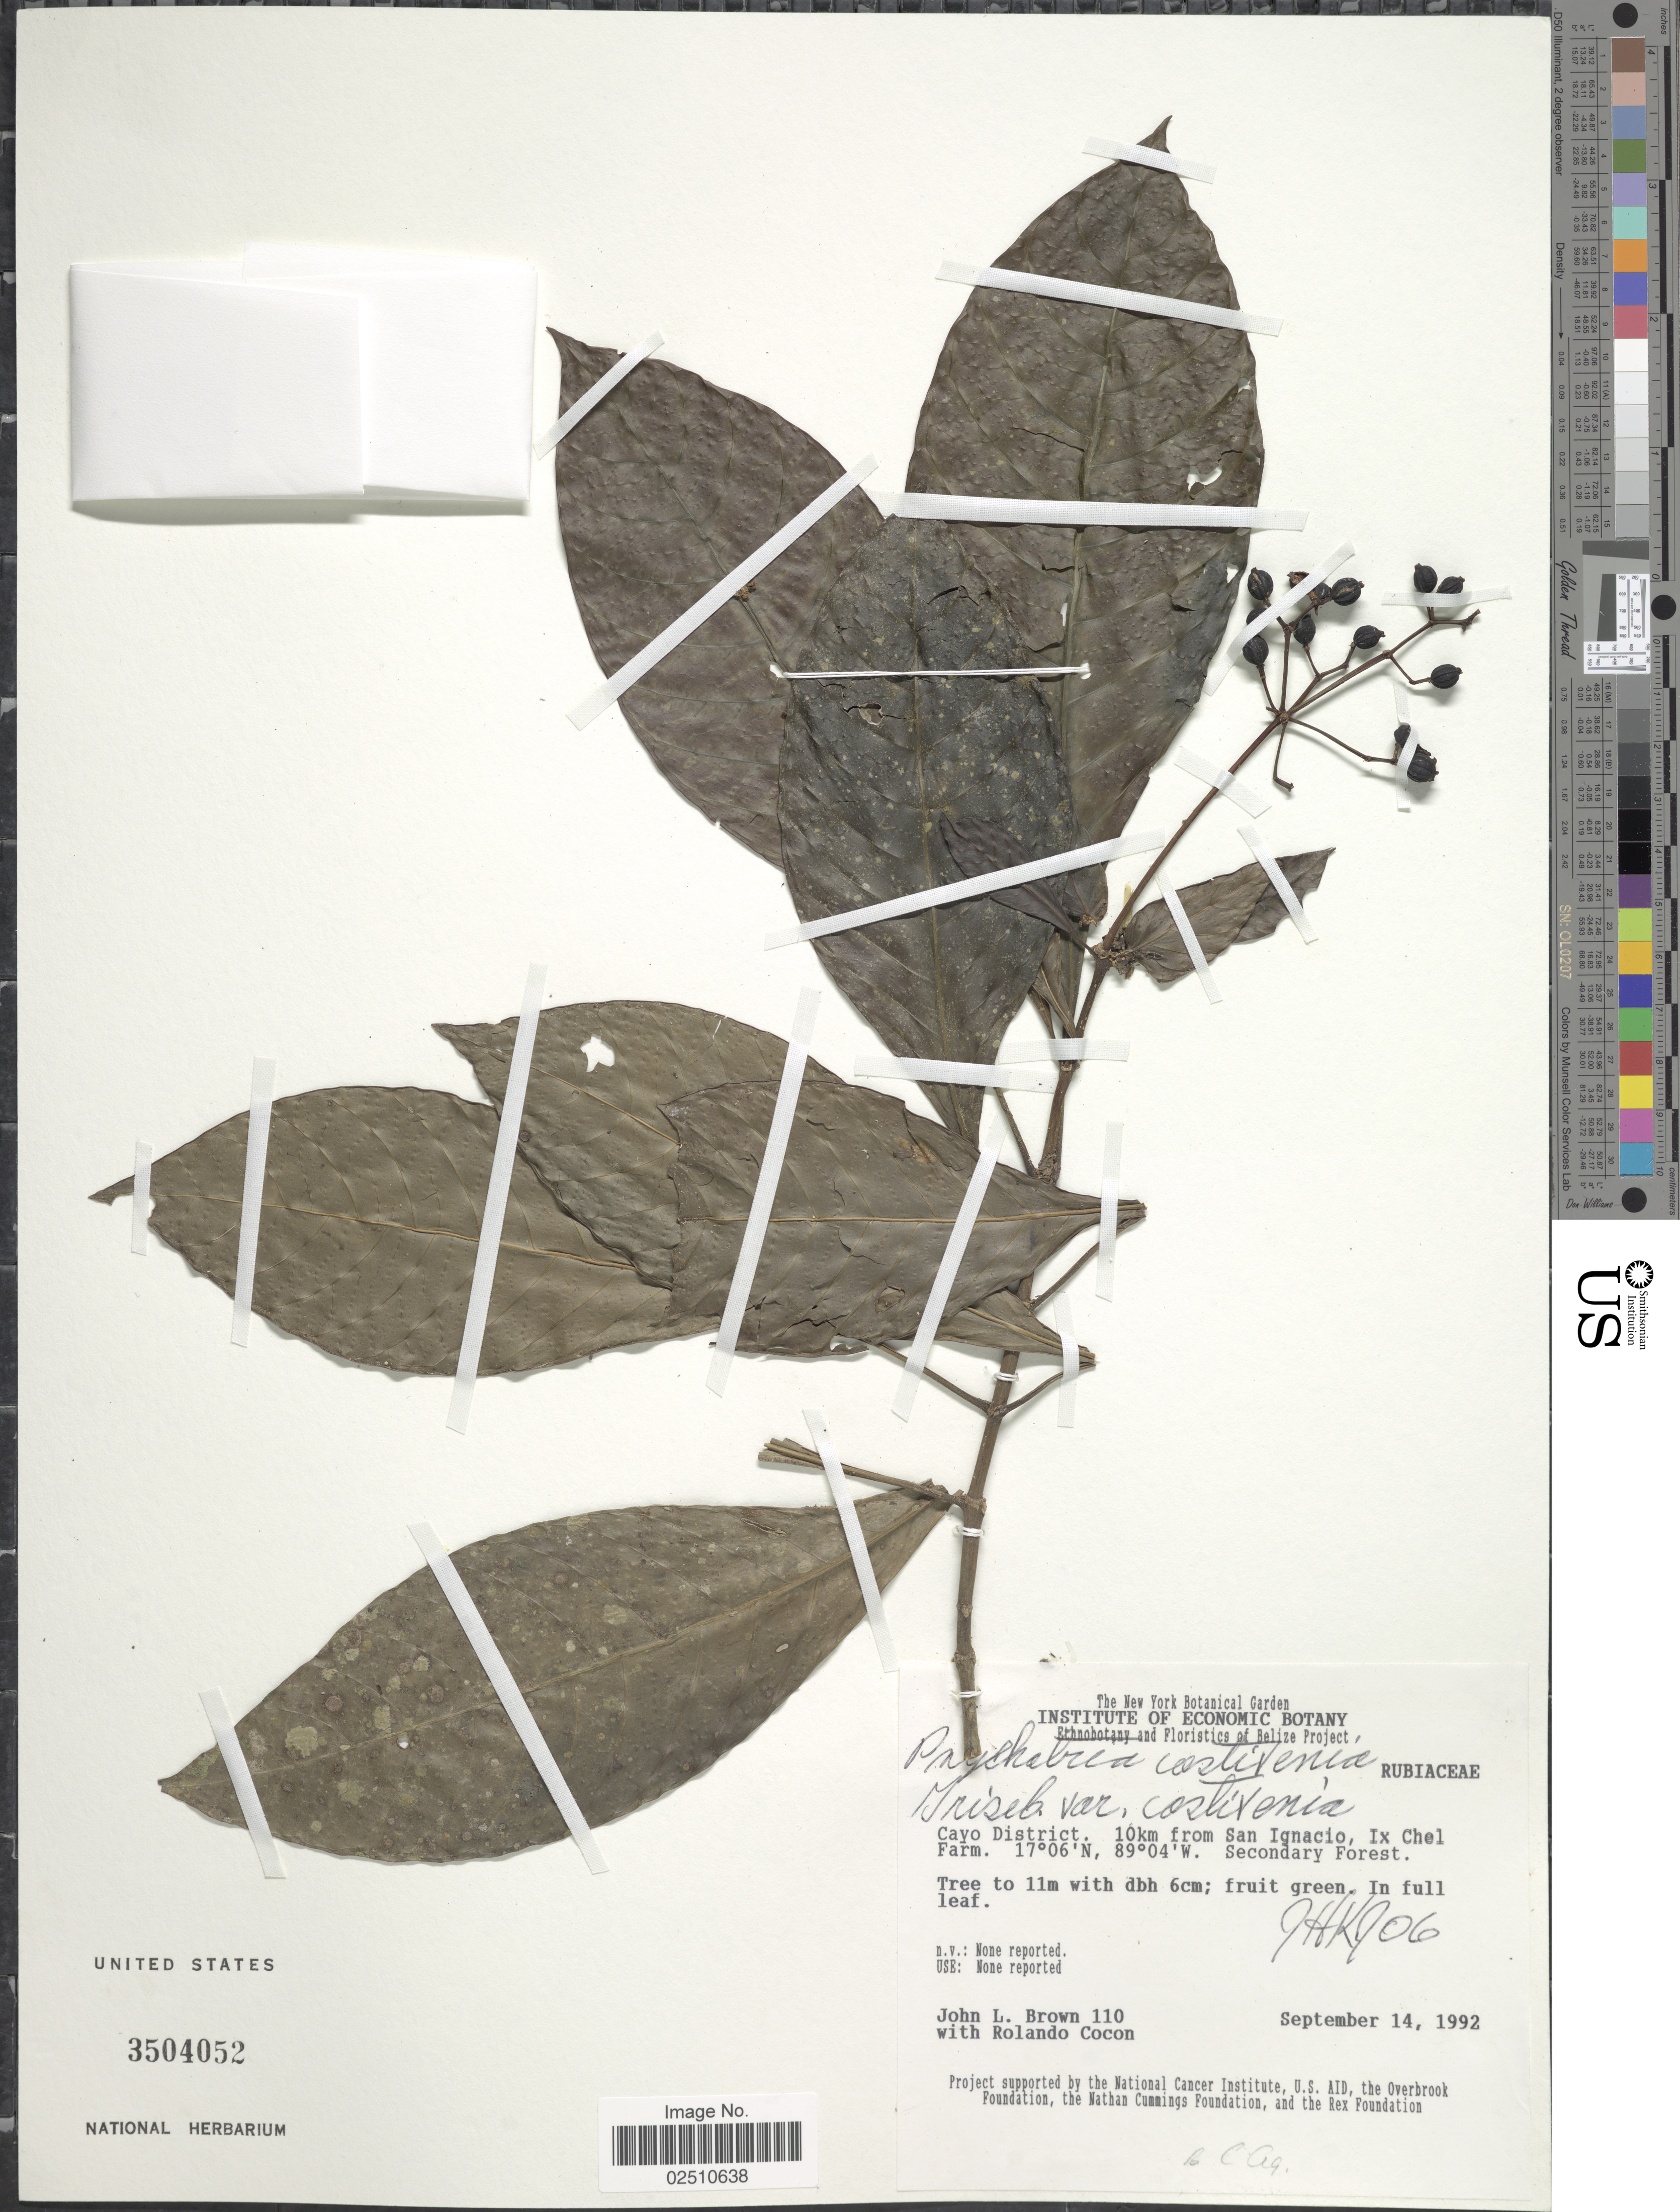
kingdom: Plantae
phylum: Tracheophyta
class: Magnoliopsida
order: Gentianales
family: Rubiaceae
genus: Psychotria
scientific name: Psychotria costivenia var. costivenia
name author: Griseb.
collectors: J. L. Brown & R. Cocon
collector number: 110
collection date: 1992-09-14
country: Belize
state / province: Cayo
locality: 10 km from San Ignacio, Ix Chel Farm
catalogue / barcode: US 3504052